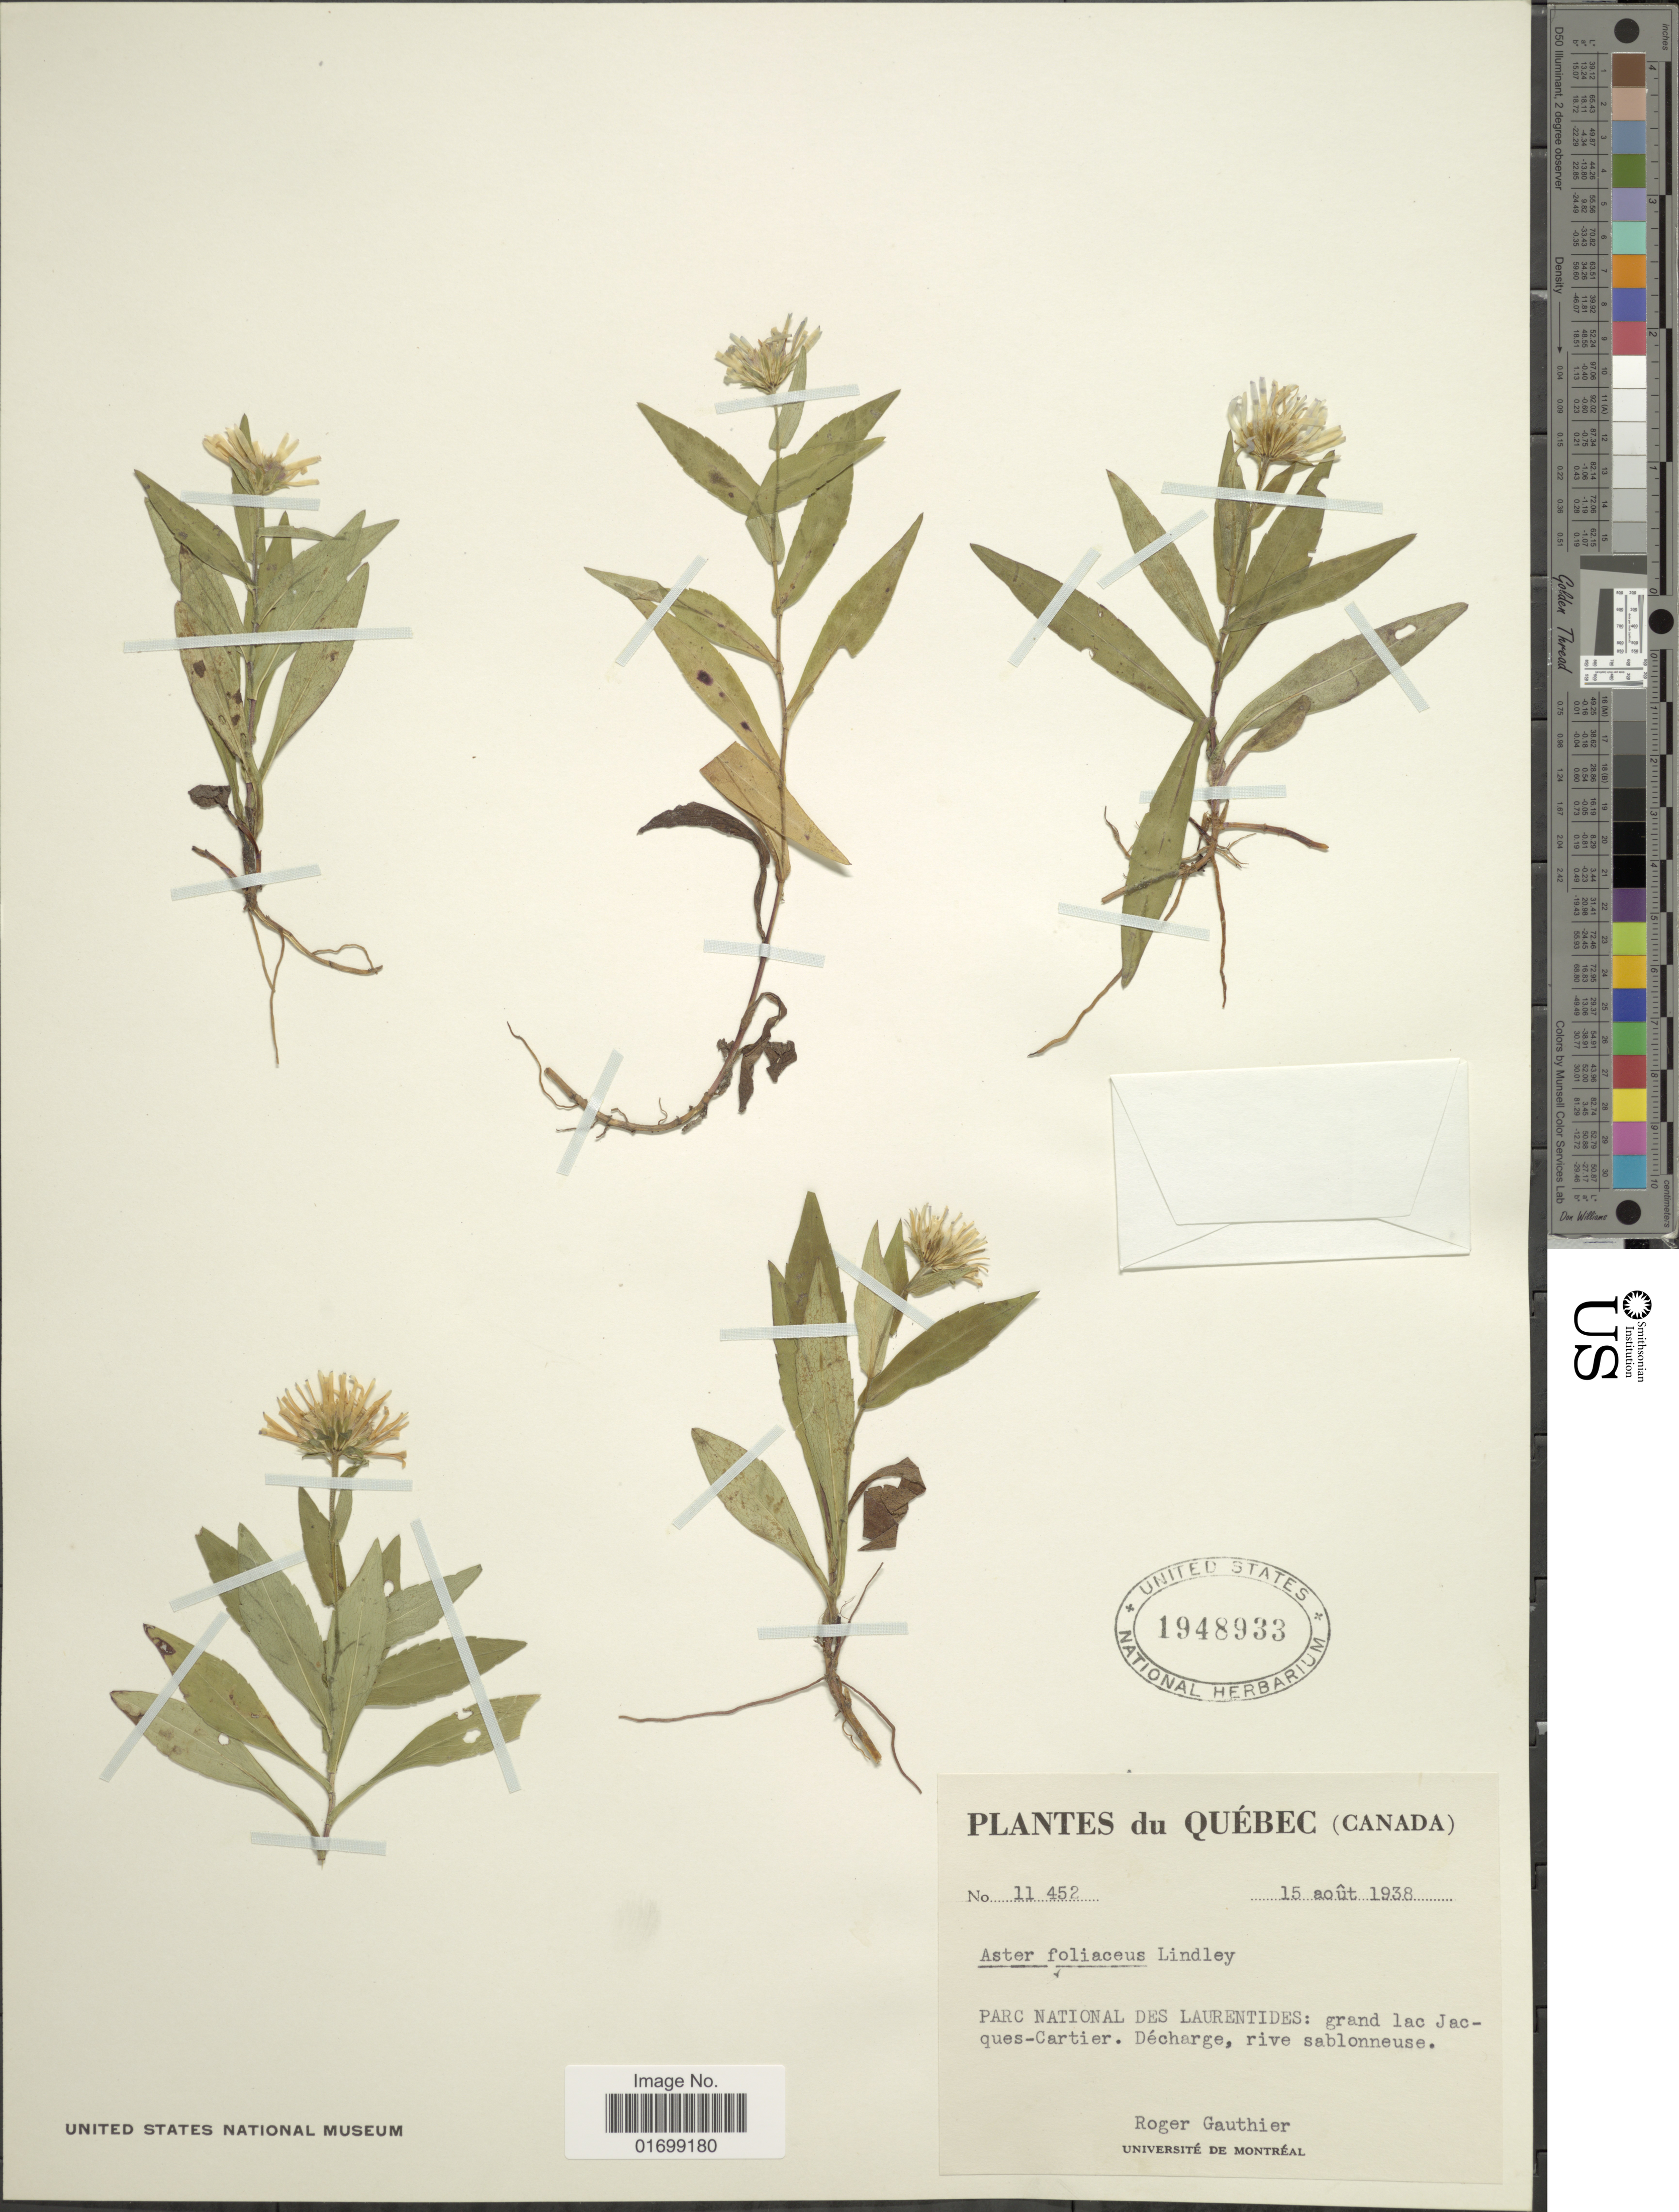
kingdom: Plantae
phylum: Tracheophyta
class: Magnoliopsida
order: Asterales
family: Asteraceae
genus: Symphyotrichum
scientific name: Symphyotrichum foliaceum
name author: (Lindl. ex DC.) G.L. Nesom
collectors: R. Gauthier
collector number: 11452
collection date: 1938-08-15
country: Canada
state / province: Quebec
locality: Parc National Des Laurentides: grand lac Jacques-Cartier, Décharge, rive sablonneuse.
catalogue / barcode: US 1948933